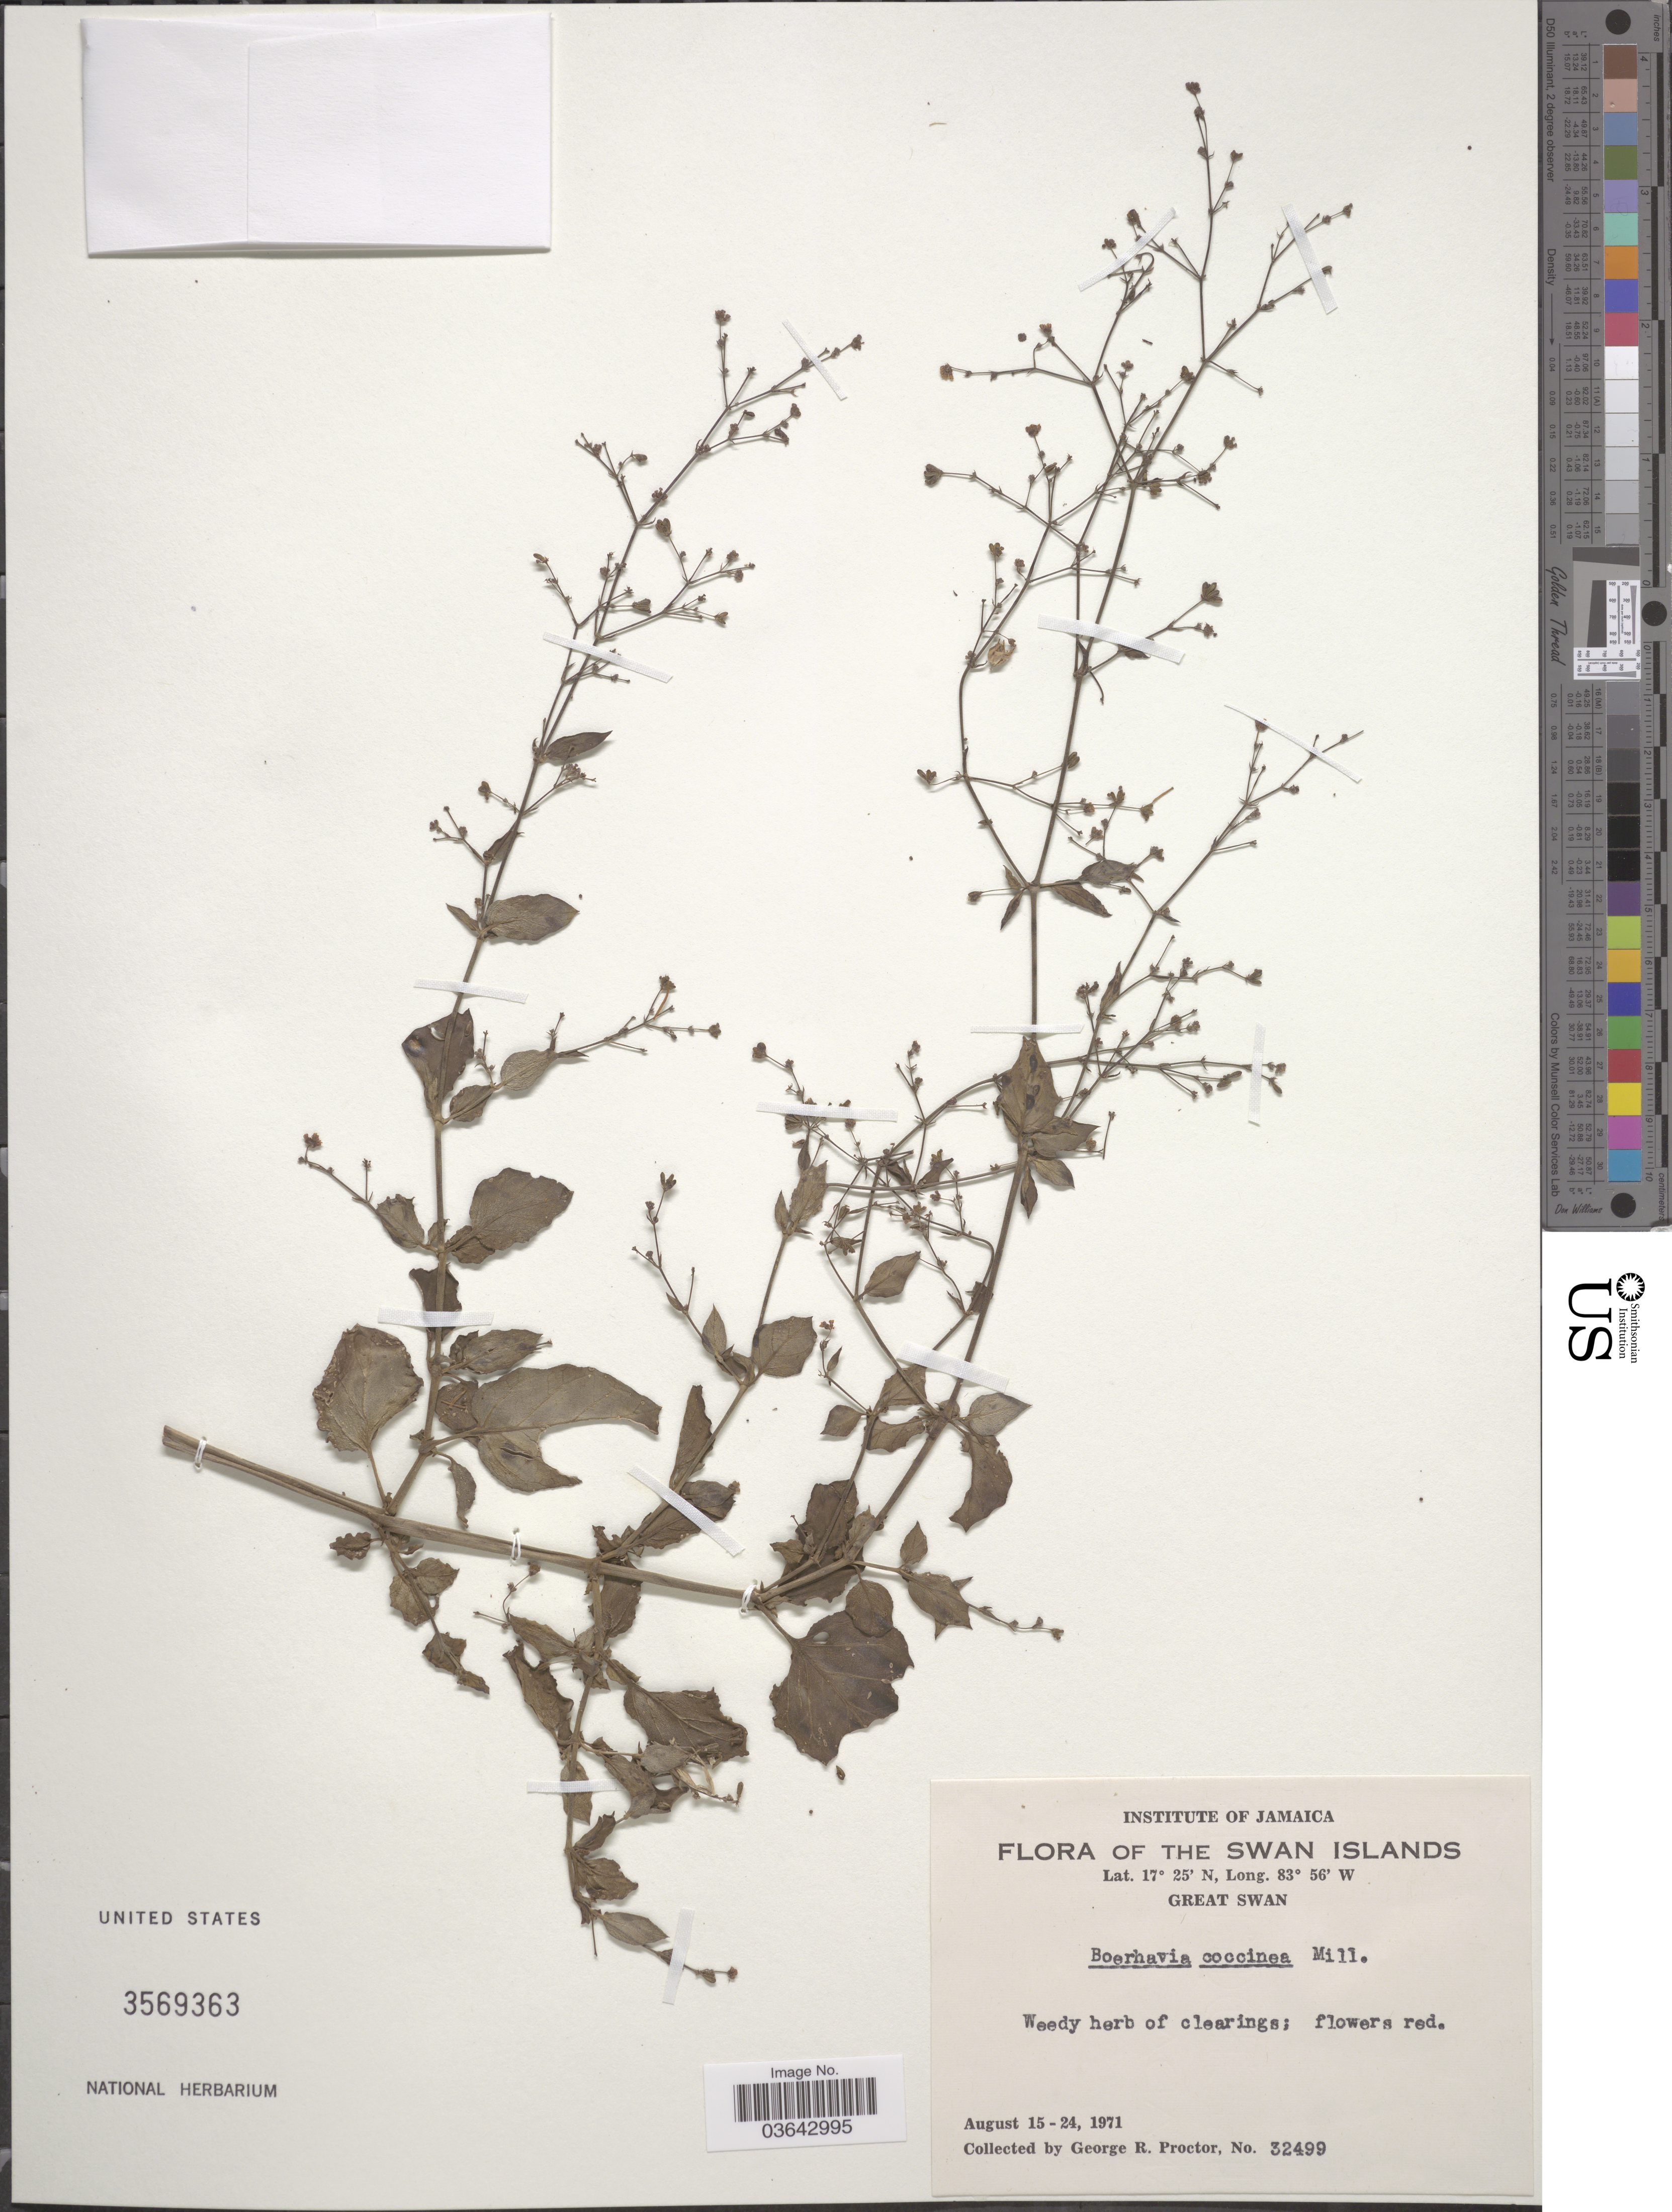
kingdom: Plantae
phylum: Tracheophyta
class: Magnoliopsida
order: Caryophyllales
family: Nyctaginaceae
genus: Boerhavia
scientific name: Boerhavia coccinea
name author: Mill.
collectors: G. R. Proctor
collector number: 32499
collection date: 1971-08-15/1971-08-24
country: Jamaica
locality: The Swan Islands. Great Swan.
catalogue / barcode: US 3569363